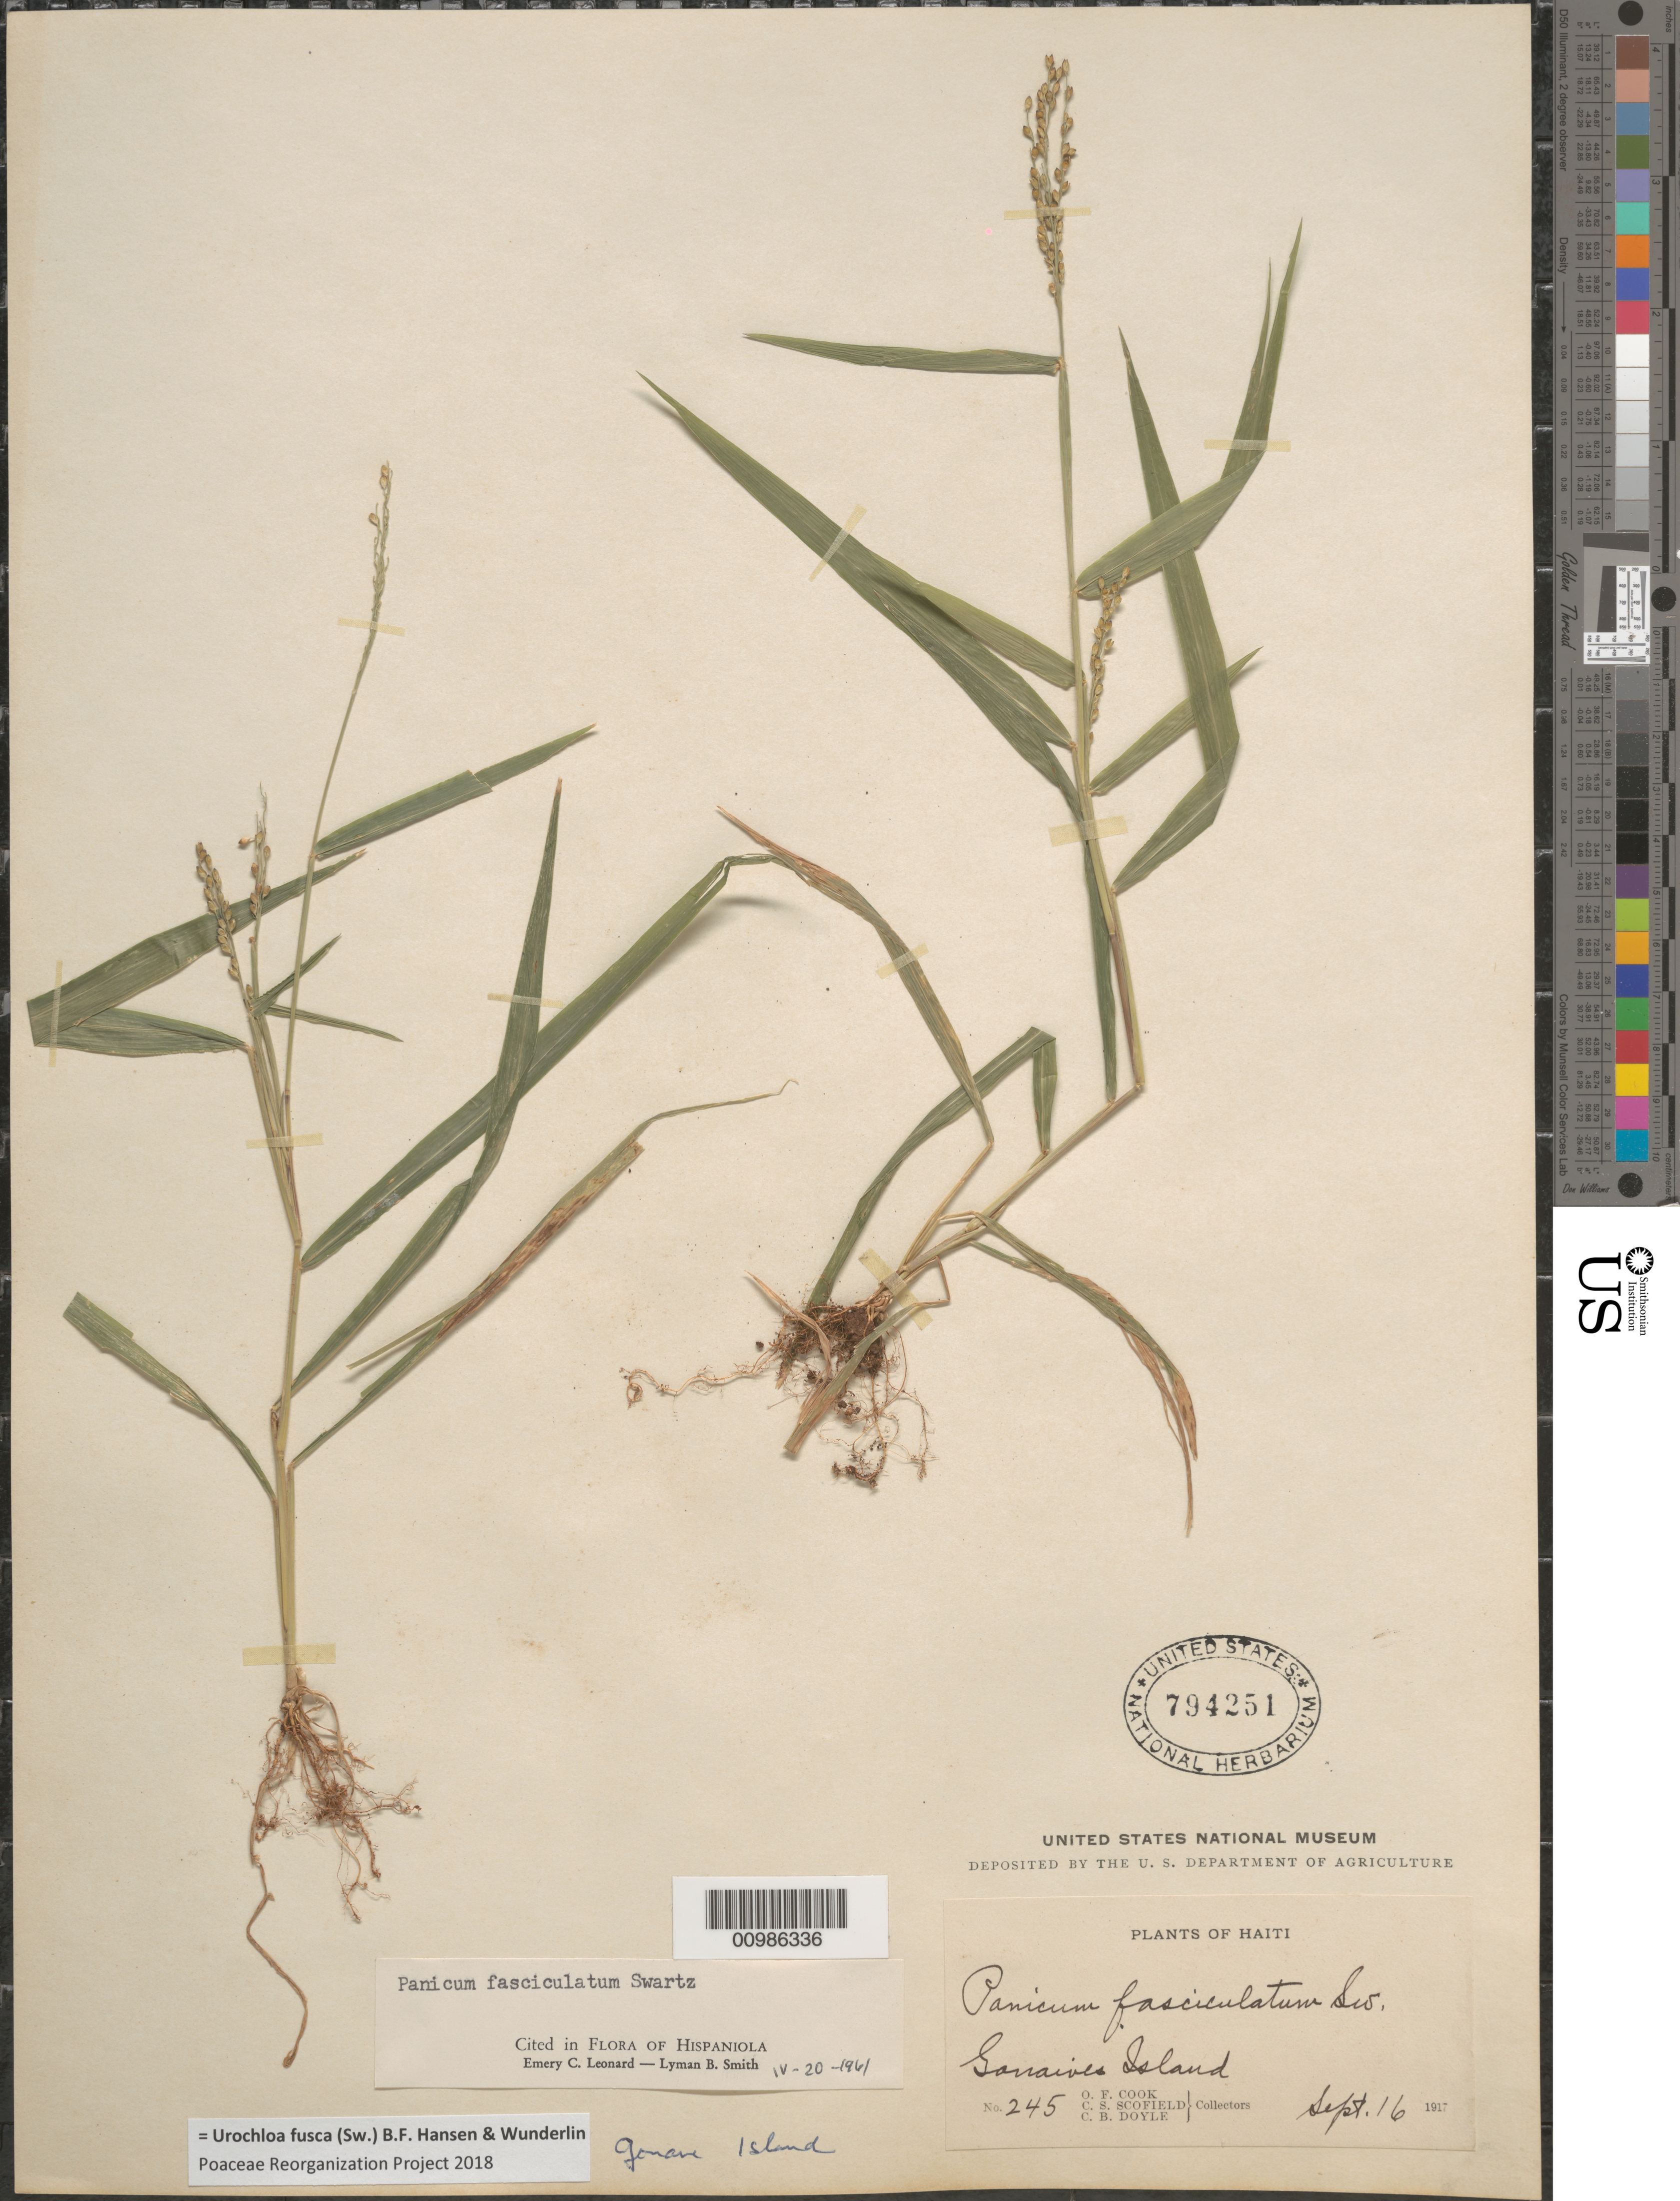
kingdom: Plantae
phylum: Tracheophyta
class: Liliopsida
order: Poales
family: Poaceae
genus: Brachiaria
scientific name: Brachiaria fasciculata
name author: (Sw.) Parodi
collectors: O. F. Cook, C. Scofield & C. Doyle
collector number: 245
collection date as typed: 16 Sep 1917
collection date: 1917-09-16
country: Haiti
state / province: Óuest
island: Île de la Gonâve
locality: Gonave Island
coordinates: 0 N, 0 E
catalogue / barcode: US 794251